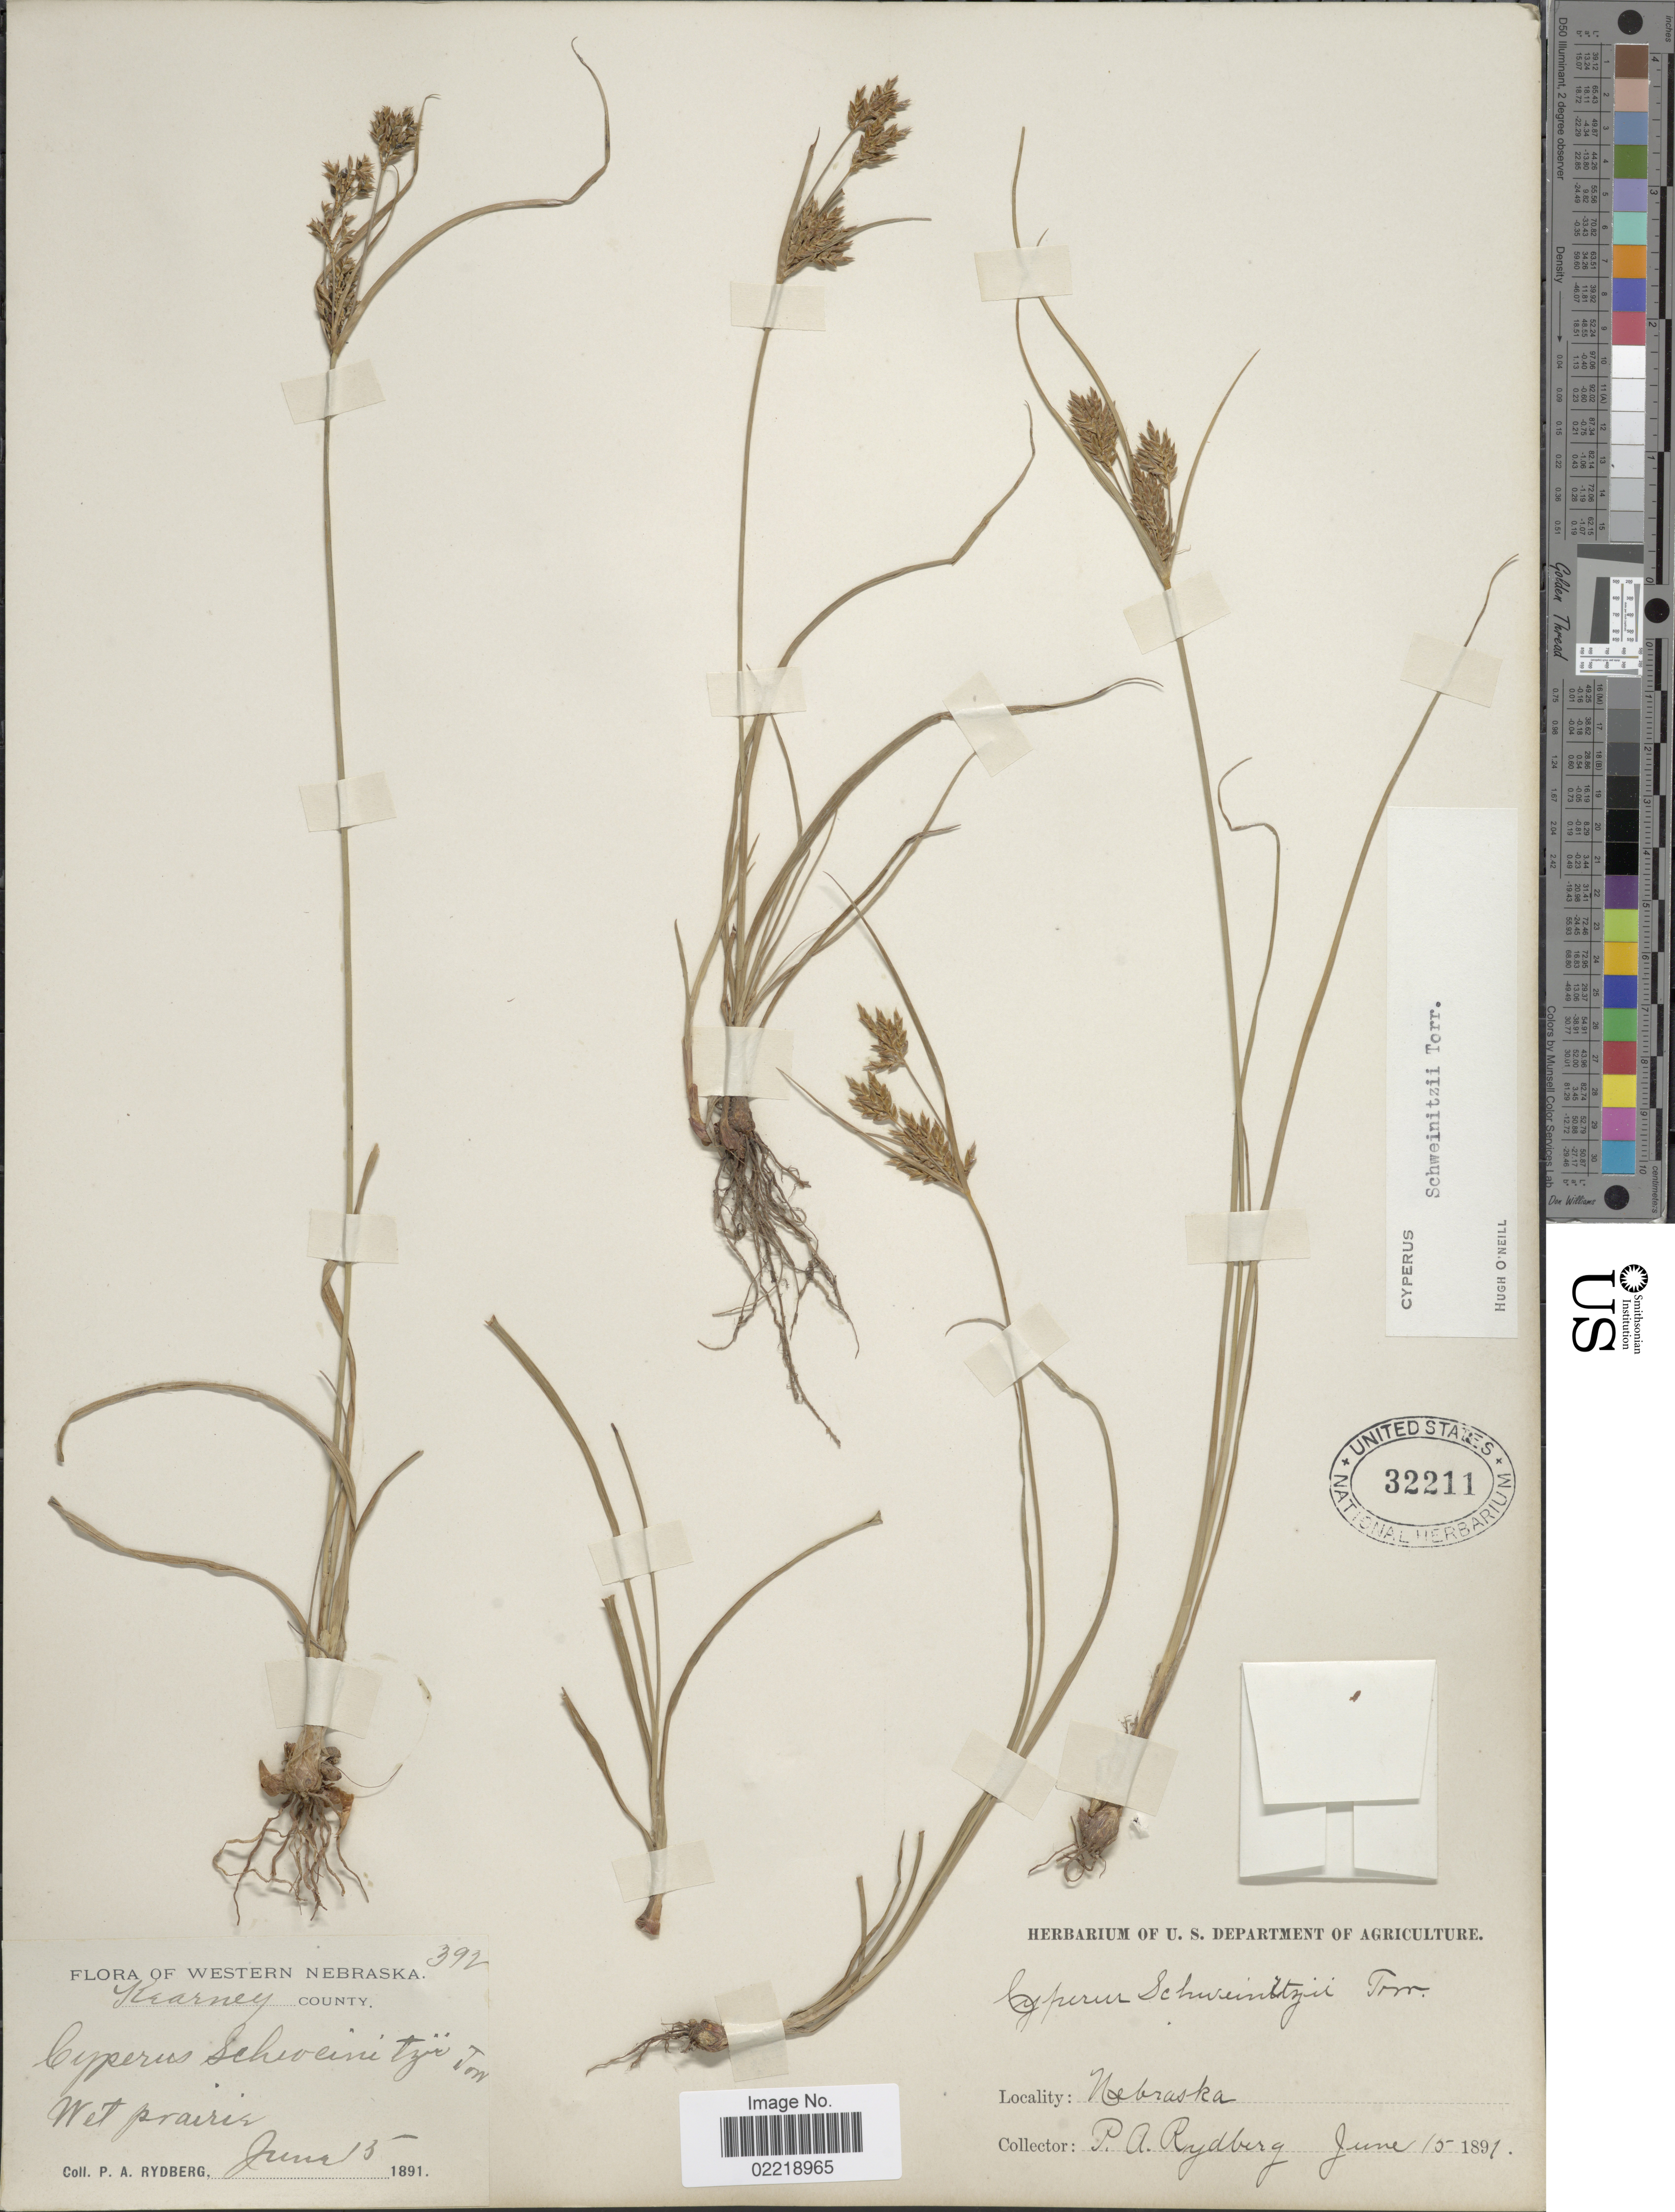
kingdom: Plantae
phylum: Tracheophyta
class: Liliopsida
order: Poales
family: Cyperaceae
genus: Cyperus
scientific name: Cyperus schweinitzii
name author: Torr.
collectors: P. A. Rydberg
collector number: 392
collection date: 1891-06-15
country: United States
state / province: Nebraska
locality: Western Nebraska, Kearney County, Wet prairie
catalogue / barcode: US 32211